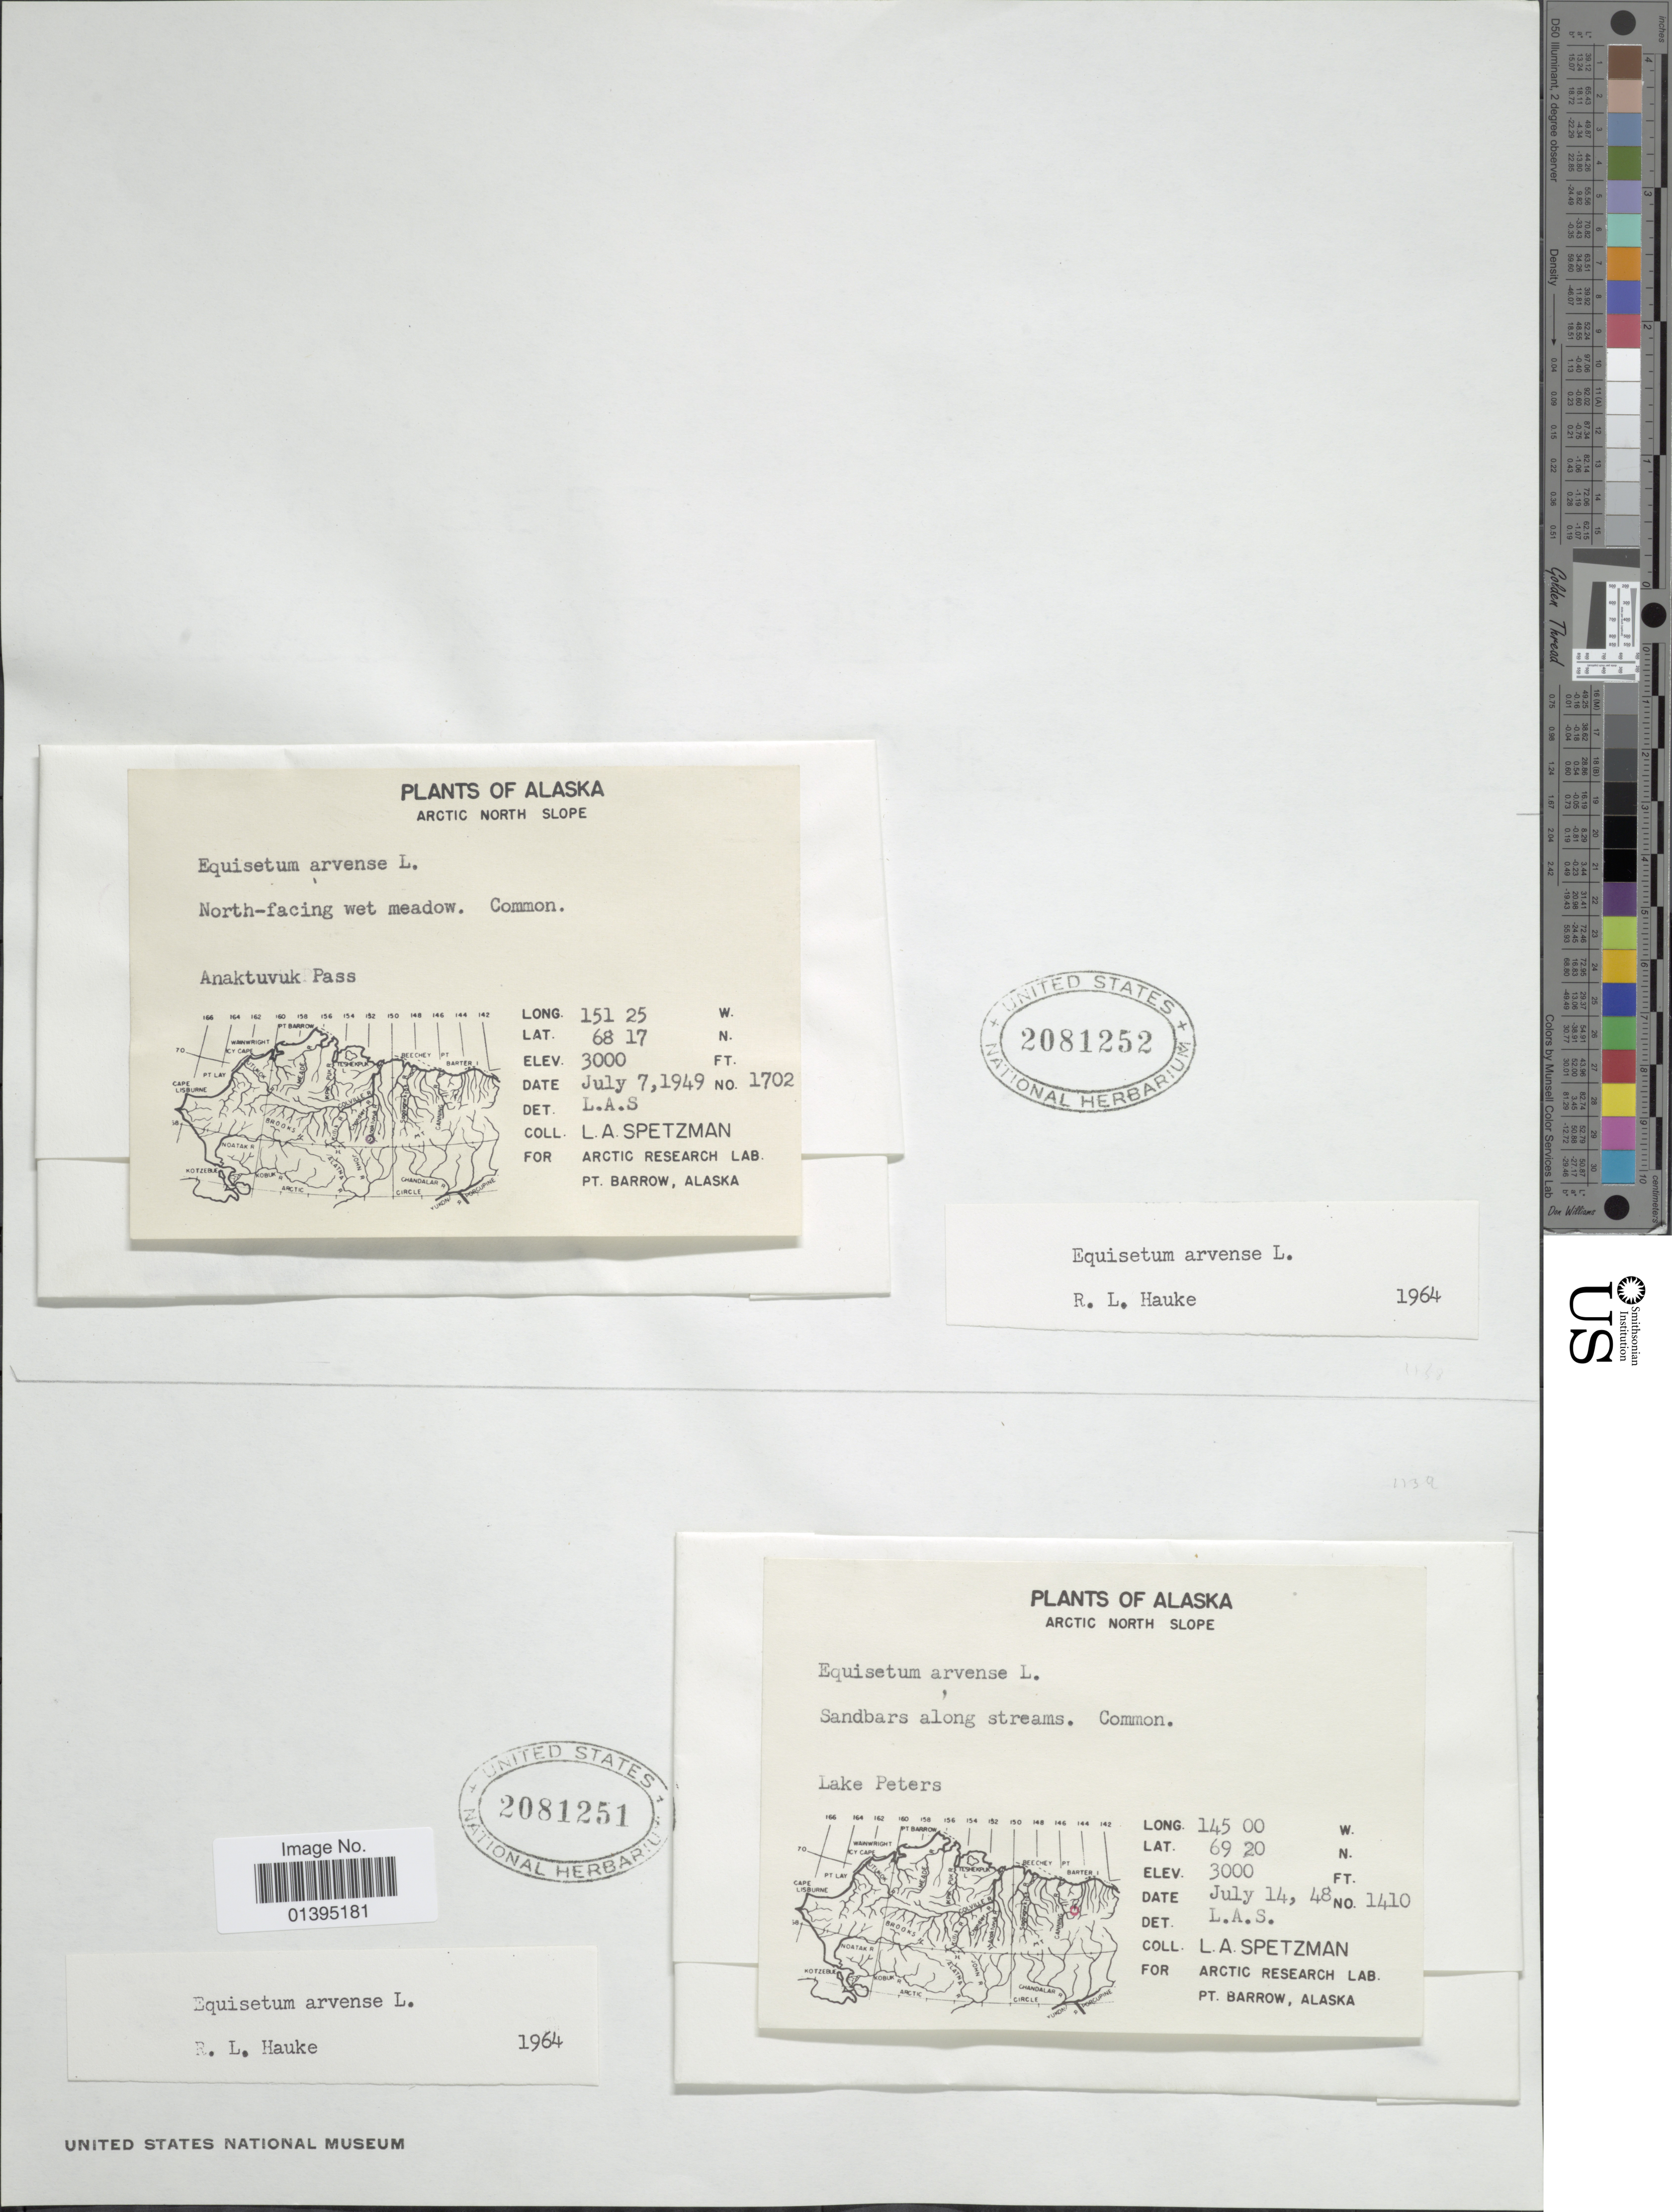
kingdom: Plantae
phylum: Tracheophyta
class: Polypodiopsida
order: Equisetales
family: Equisetaceae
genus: Equisetum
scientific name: Equisetum arvense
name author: L.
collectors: L. Spetzman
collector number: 1702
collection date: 1949-07-07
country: United States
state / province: Alaska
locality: Arctic North Slope, north-facing wet meadow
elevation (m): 914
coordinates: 68 17, 151 25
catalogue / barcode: US 2081252-2